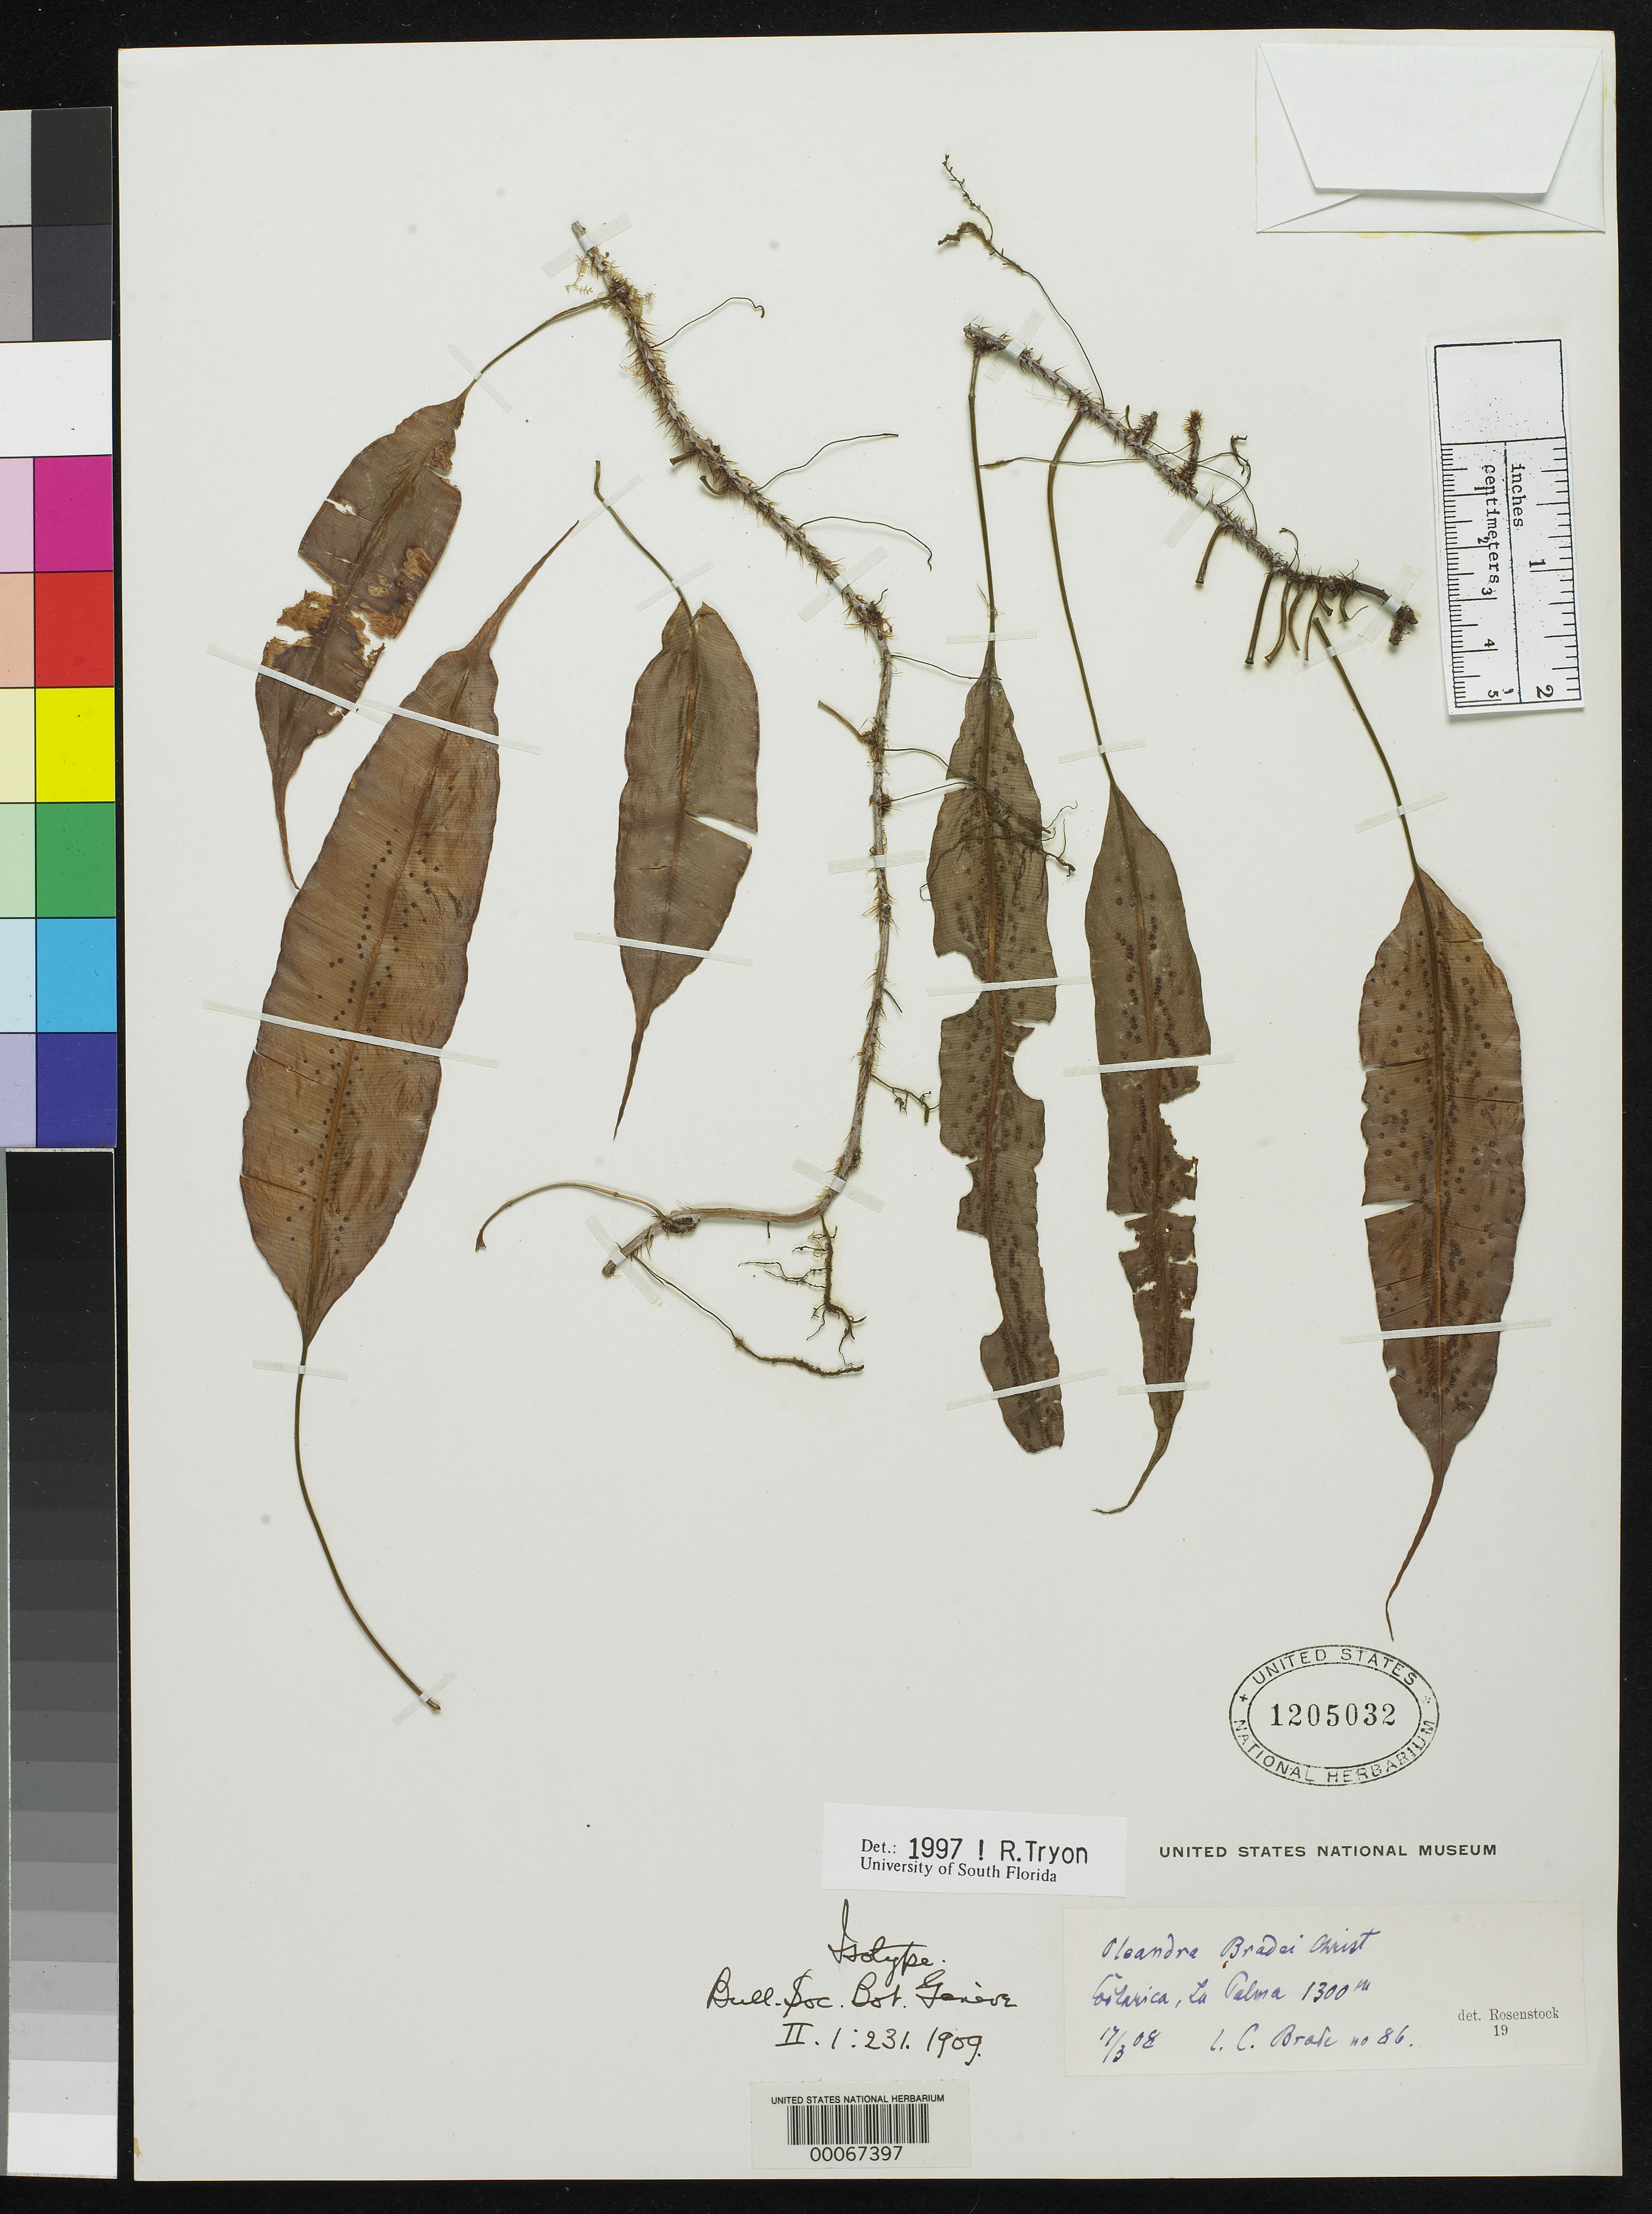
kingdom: Plantae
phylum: Tracheophyta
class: Polypodiopsida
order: Polypodiales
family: Oleandraceae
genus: Oleandra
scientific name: Oleandra bradei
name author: Christ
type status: Type Collection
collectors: A. C. Brade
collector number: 86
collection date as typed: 17 Mar 1908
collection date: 1908-03-17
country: Costa Rica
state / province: San José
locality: La Palma.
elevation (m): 1200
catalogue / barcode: US 1205032